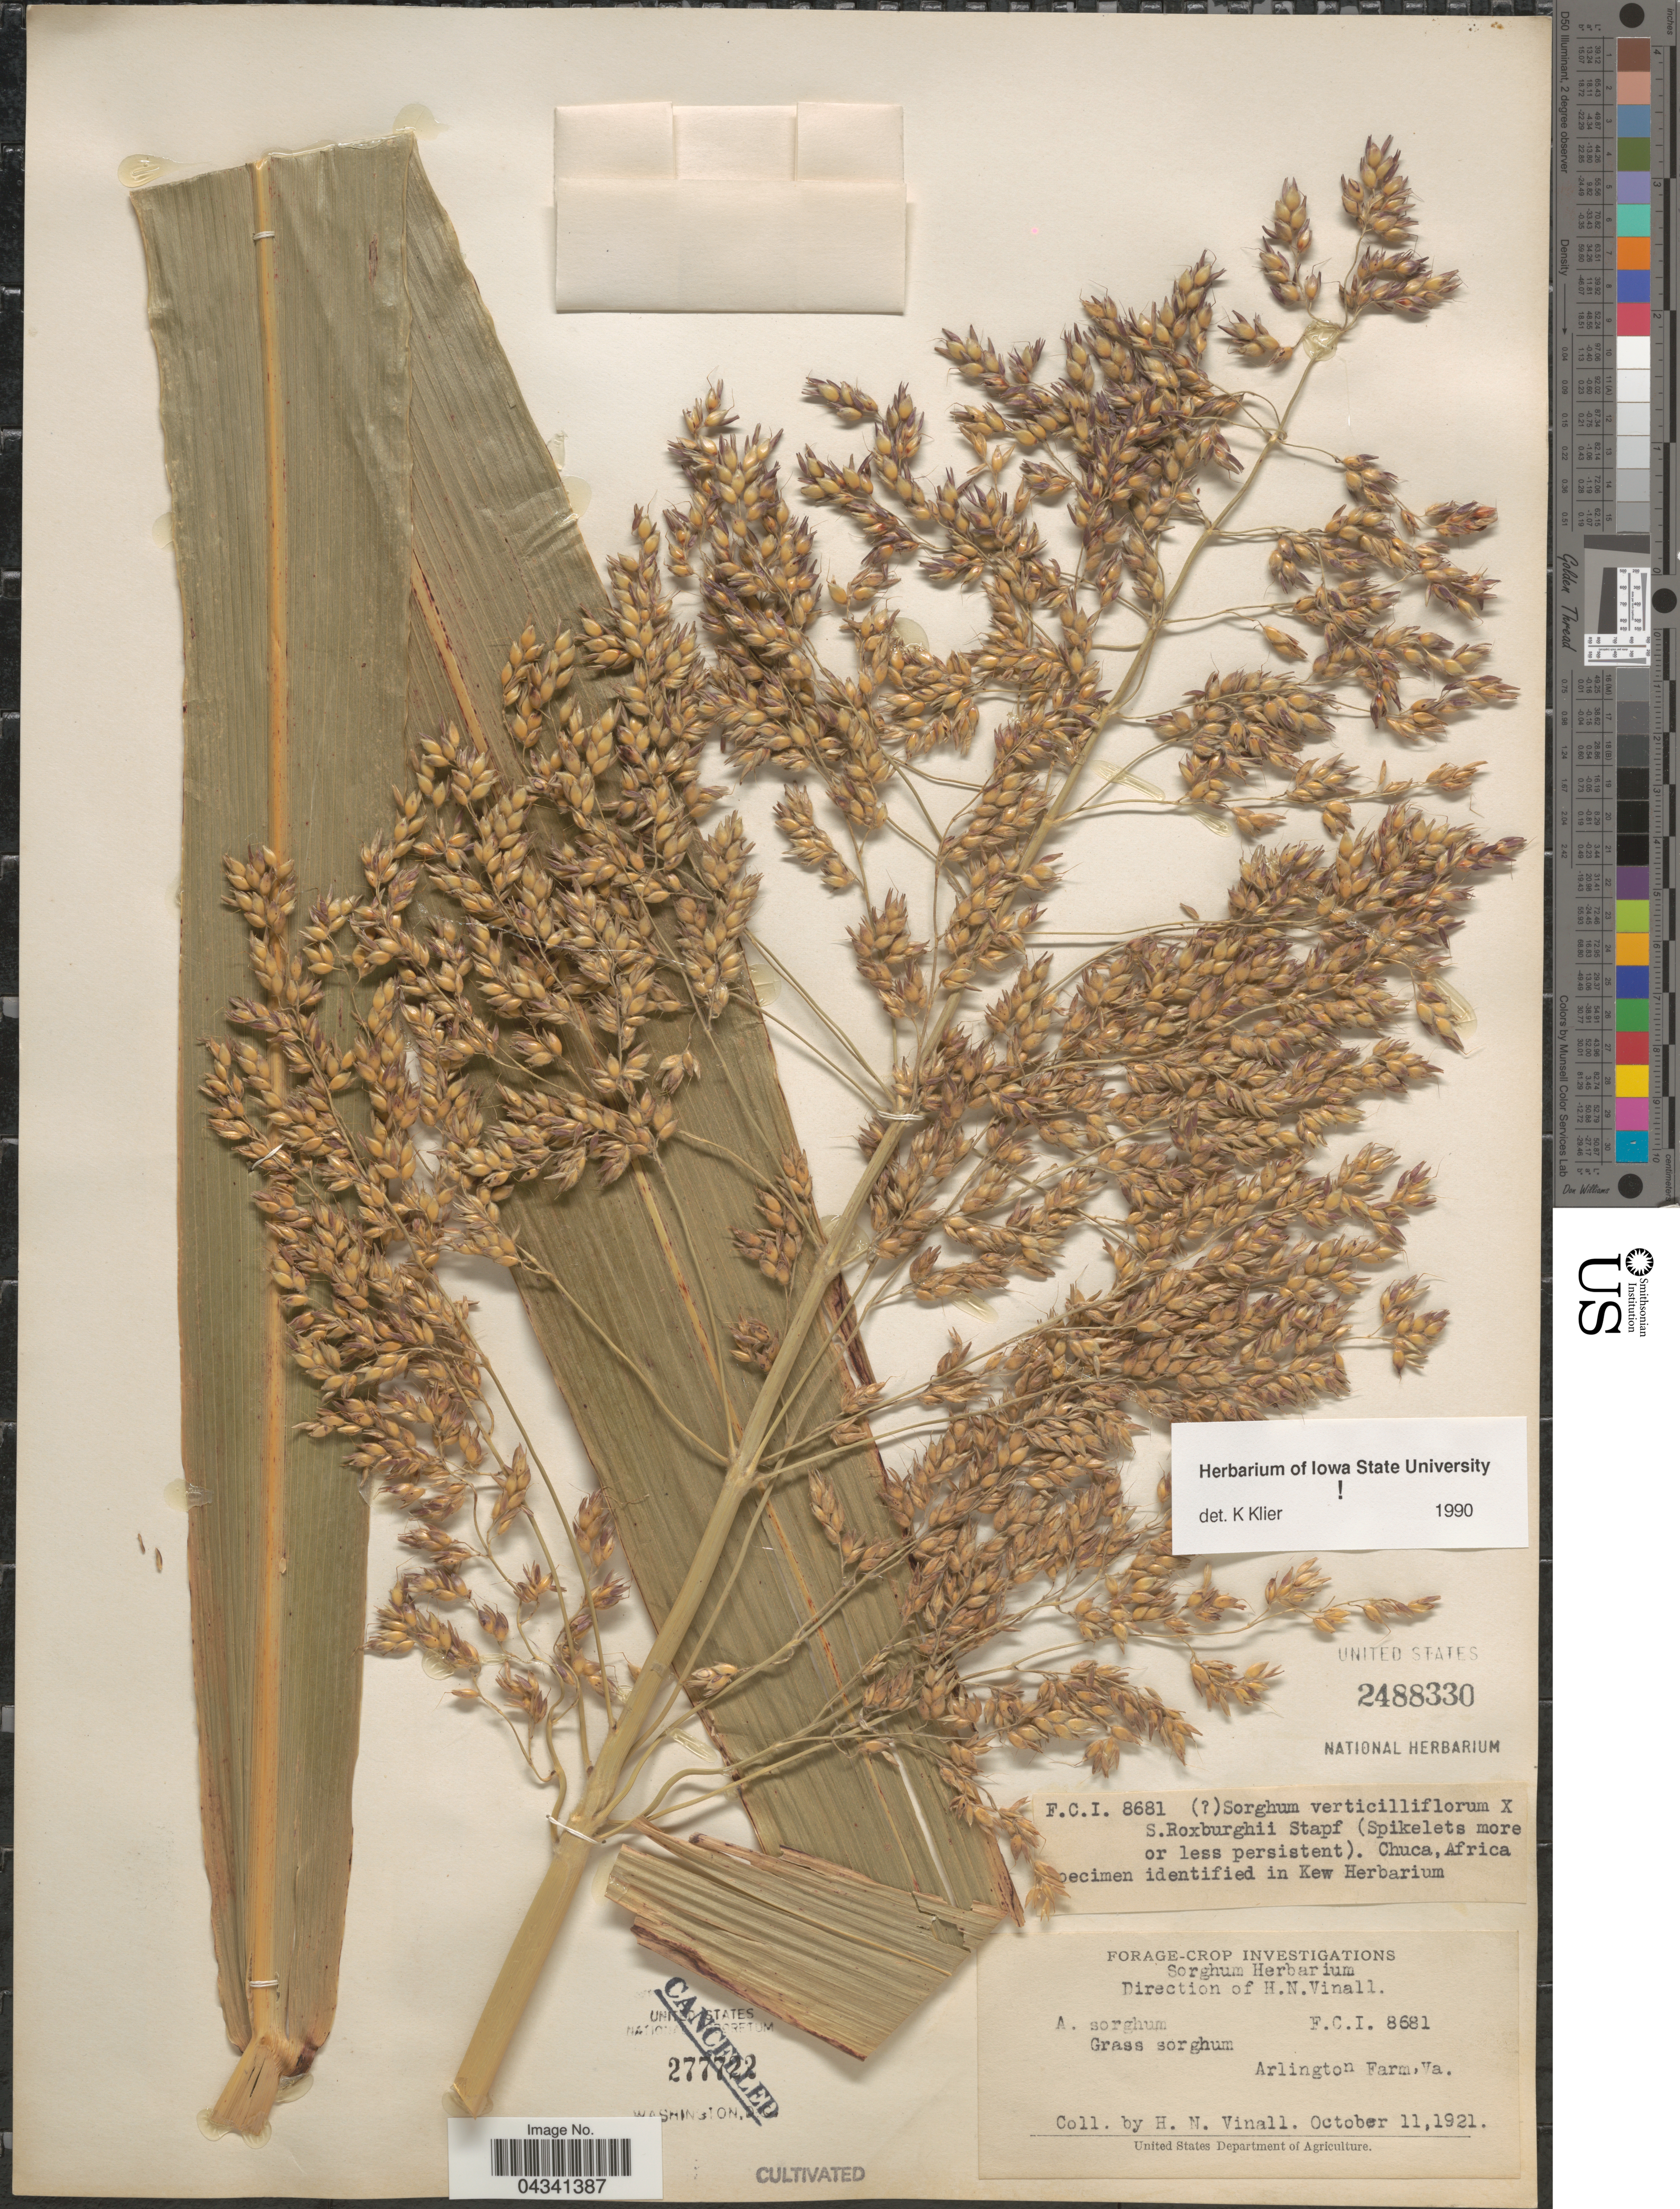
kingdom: Plantae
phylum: Tracheophyta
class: Liliopsida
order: Poales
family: Poaceae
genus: Sorghum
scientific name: Sorghum arundinaceum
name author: (Desv.) Stapf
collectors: H. Vinall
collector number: F.C.I. 8681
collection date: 1921-10-11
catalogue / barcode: US 2488330